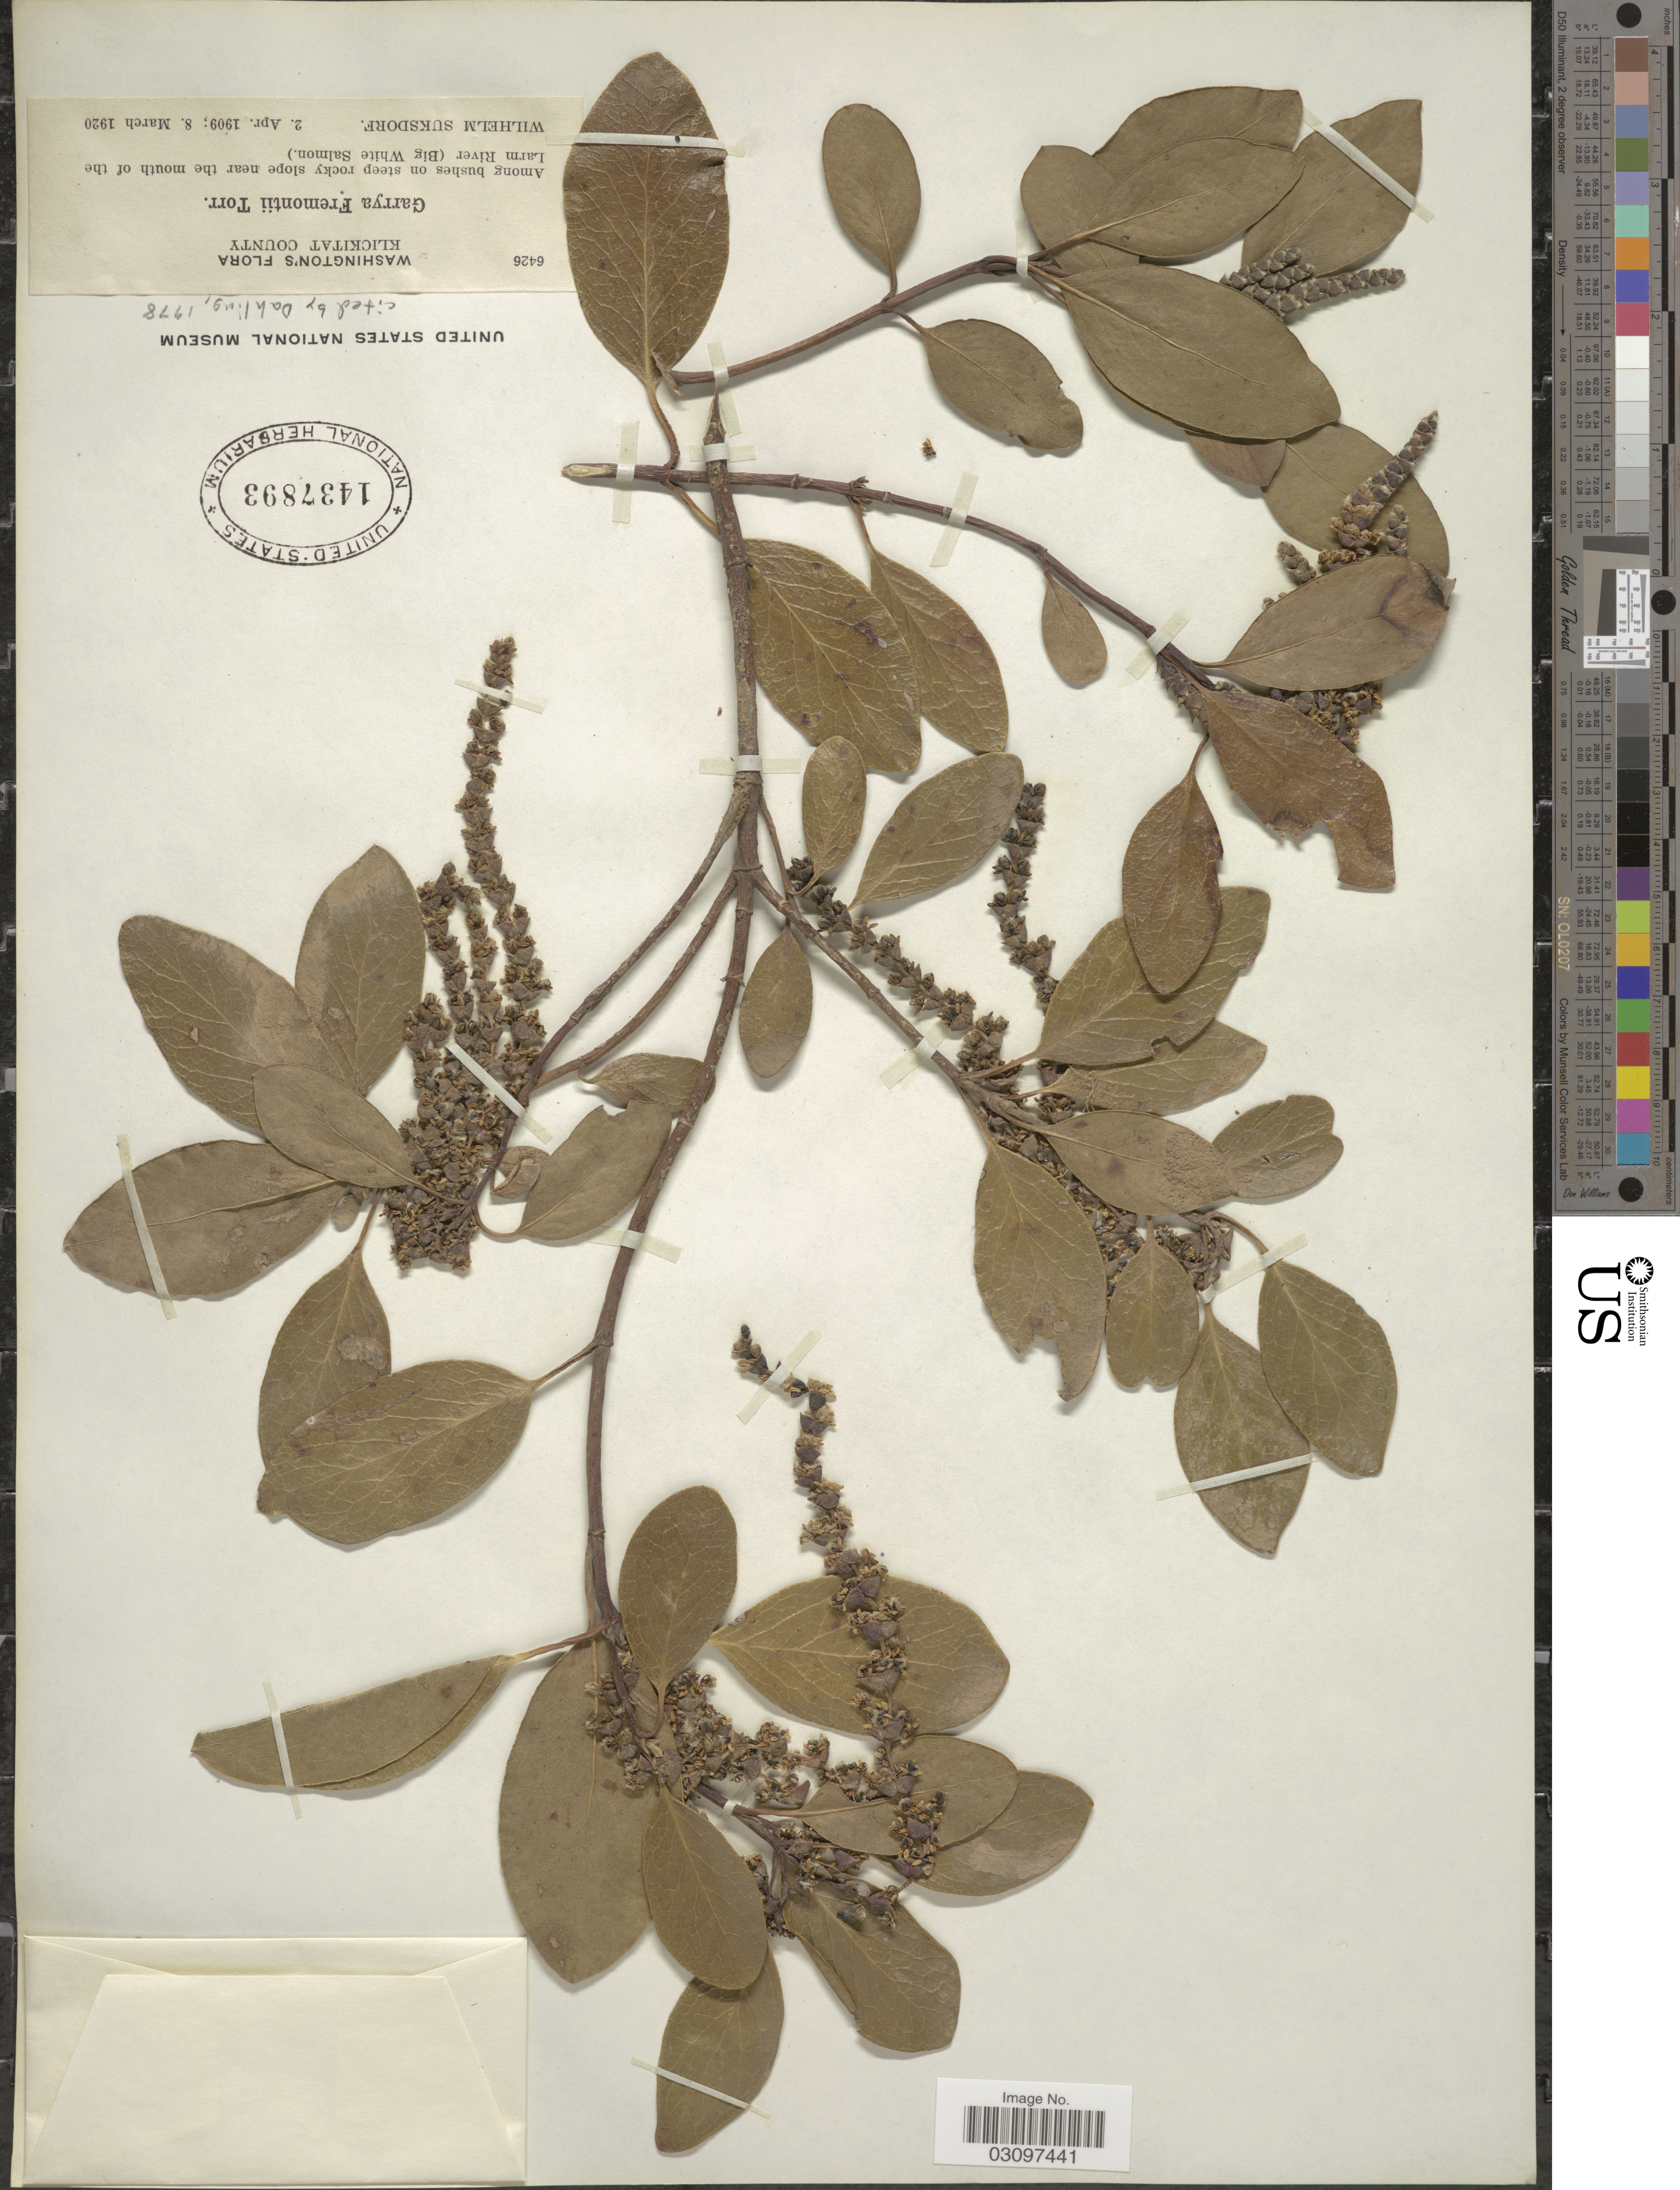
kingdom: Plantae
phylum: Tracheophyta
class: Magnoliopsida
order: Garryales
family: Garryaceae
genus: Garrya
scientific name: Garrya fremontii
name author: Torr.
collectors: W. N. Suksdorf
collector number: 6426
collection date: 1909-04-02/1920-03-08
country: United States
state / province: Washington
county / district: Klickitat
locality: Klickitat County. Among bushes on steep rocky slope near the mouth of the Larm River (Big White Salmon).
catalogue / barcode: US 1437893